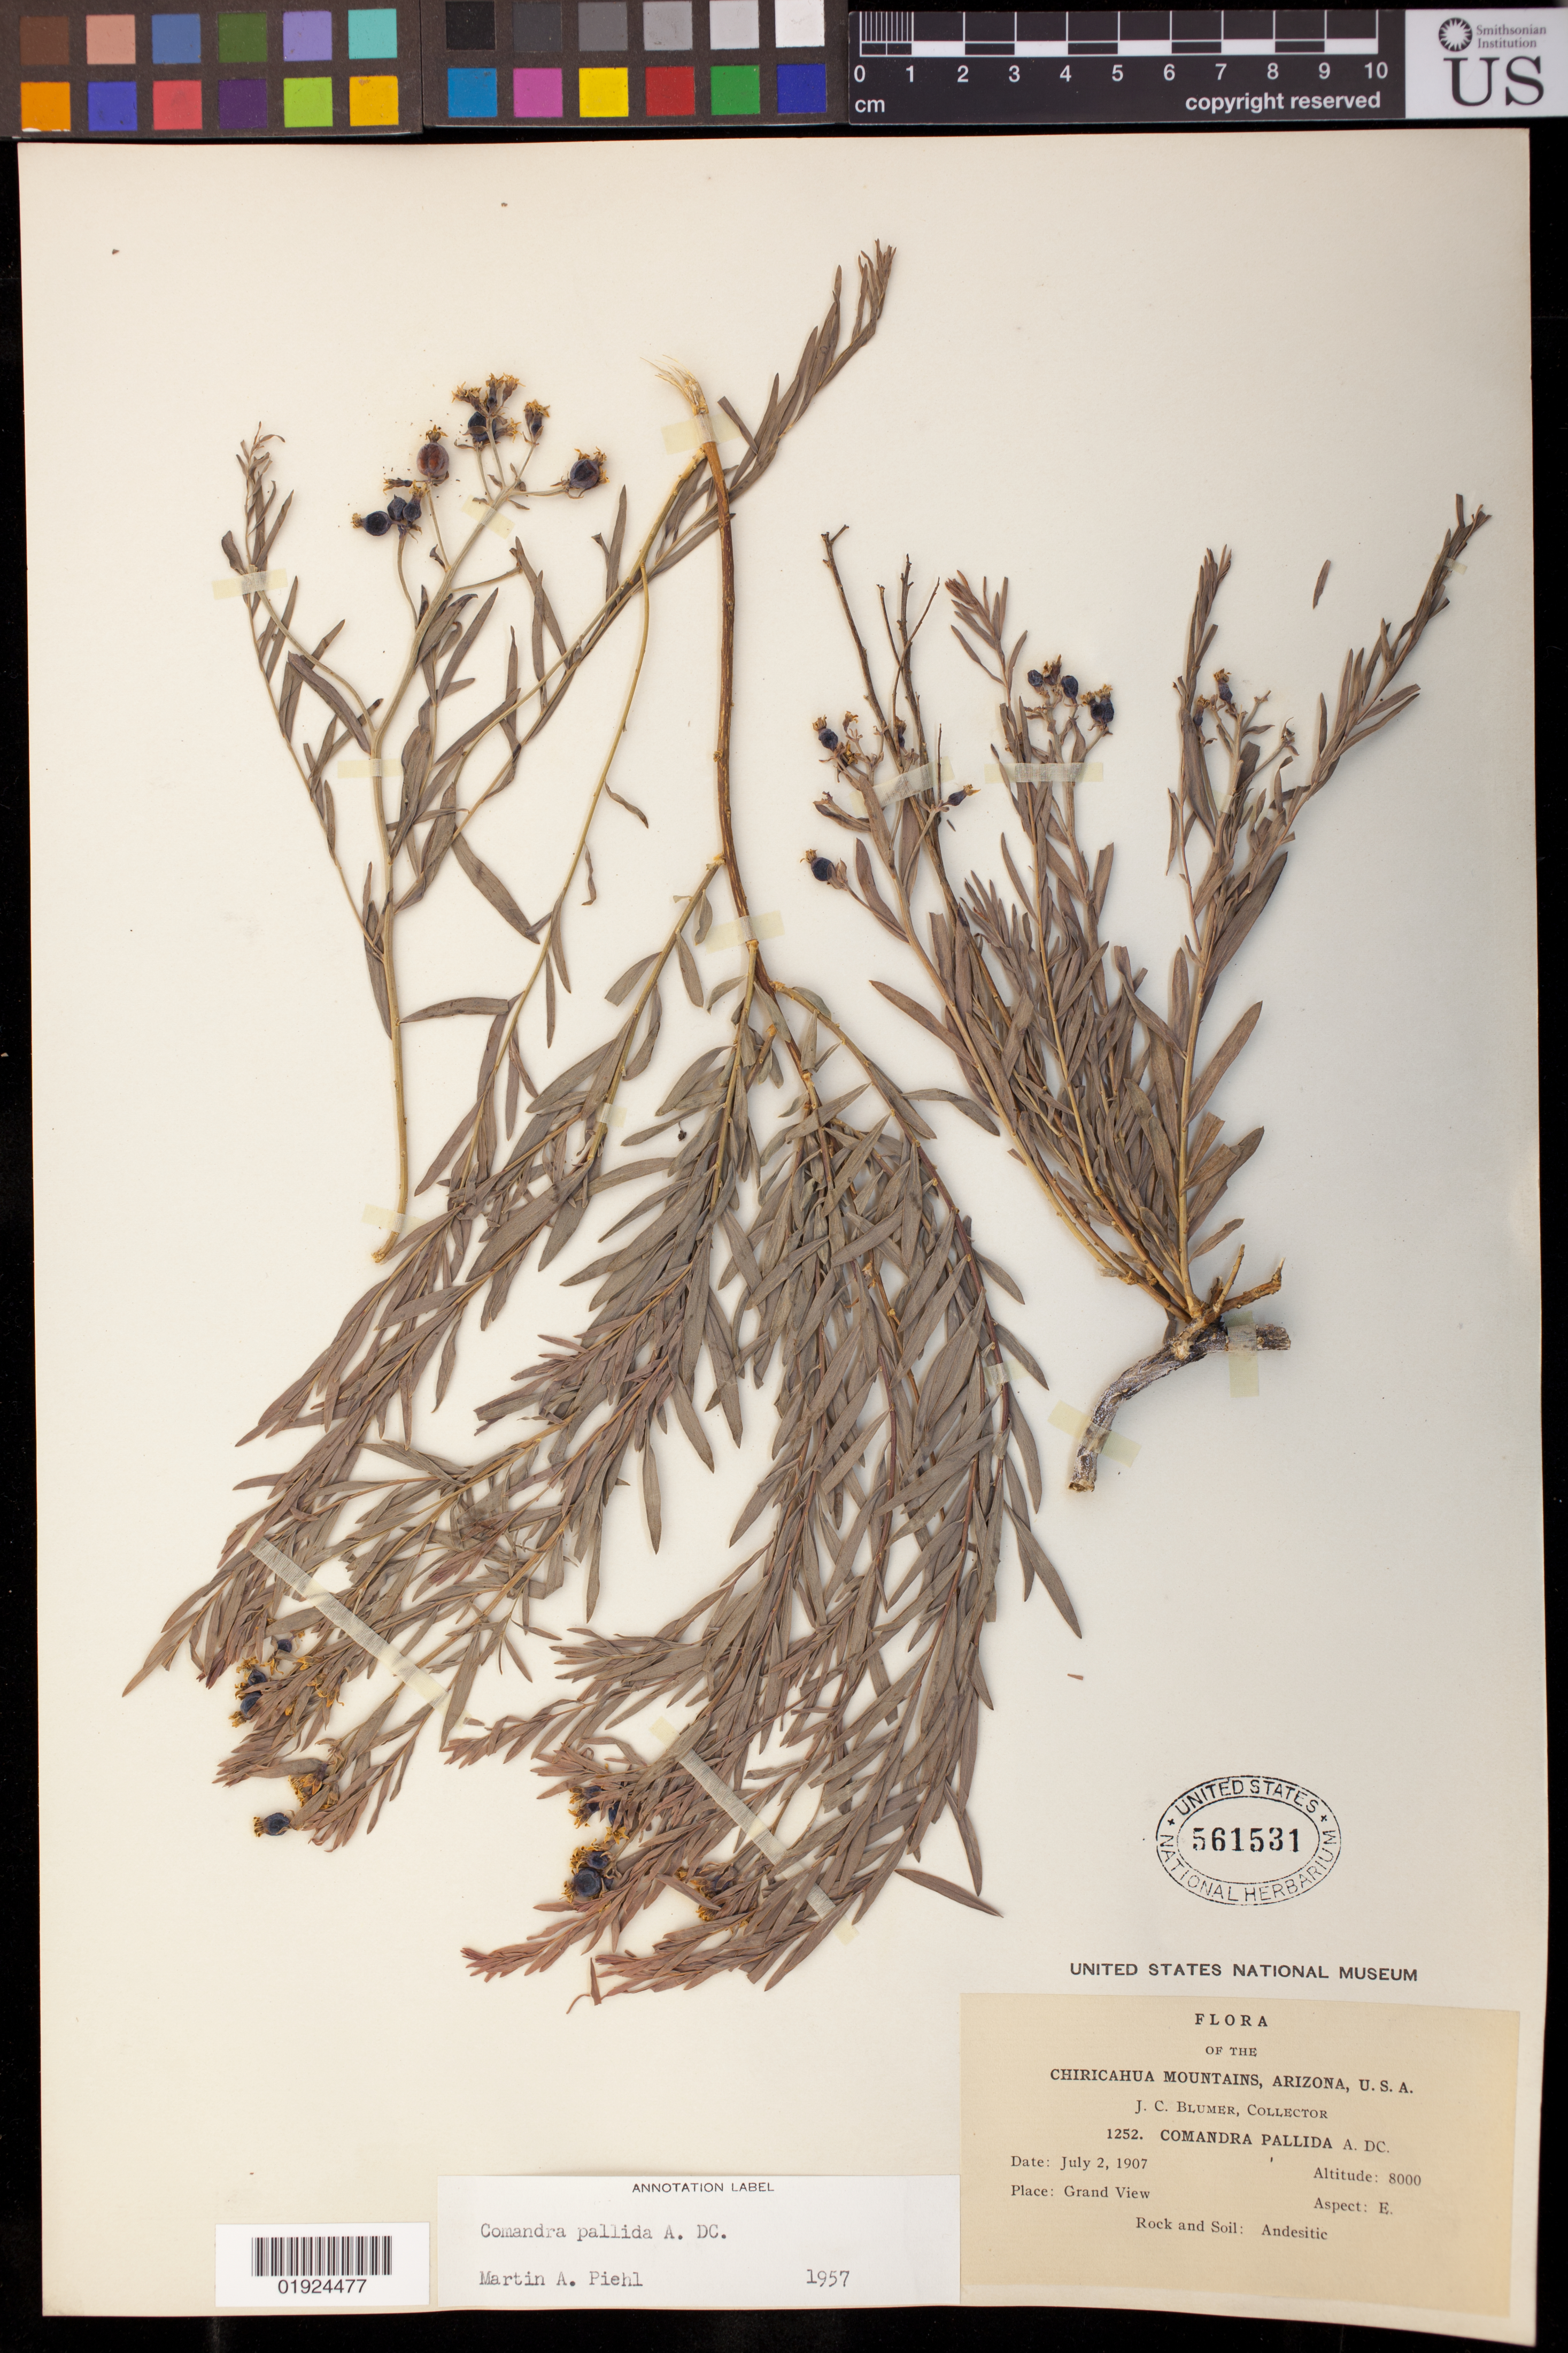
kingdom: Plantae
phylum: Tracheophyta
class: Magnoliopsida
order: Santalales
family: Comandraceae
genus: Comandra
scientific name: Comandra pallida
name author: A. DC.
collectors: J. C. Blumer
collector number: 1252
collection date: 1907-07-02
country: United States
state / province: Arizona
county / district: Yavapai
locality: Grand View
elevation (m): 2438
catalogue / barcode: US 561531